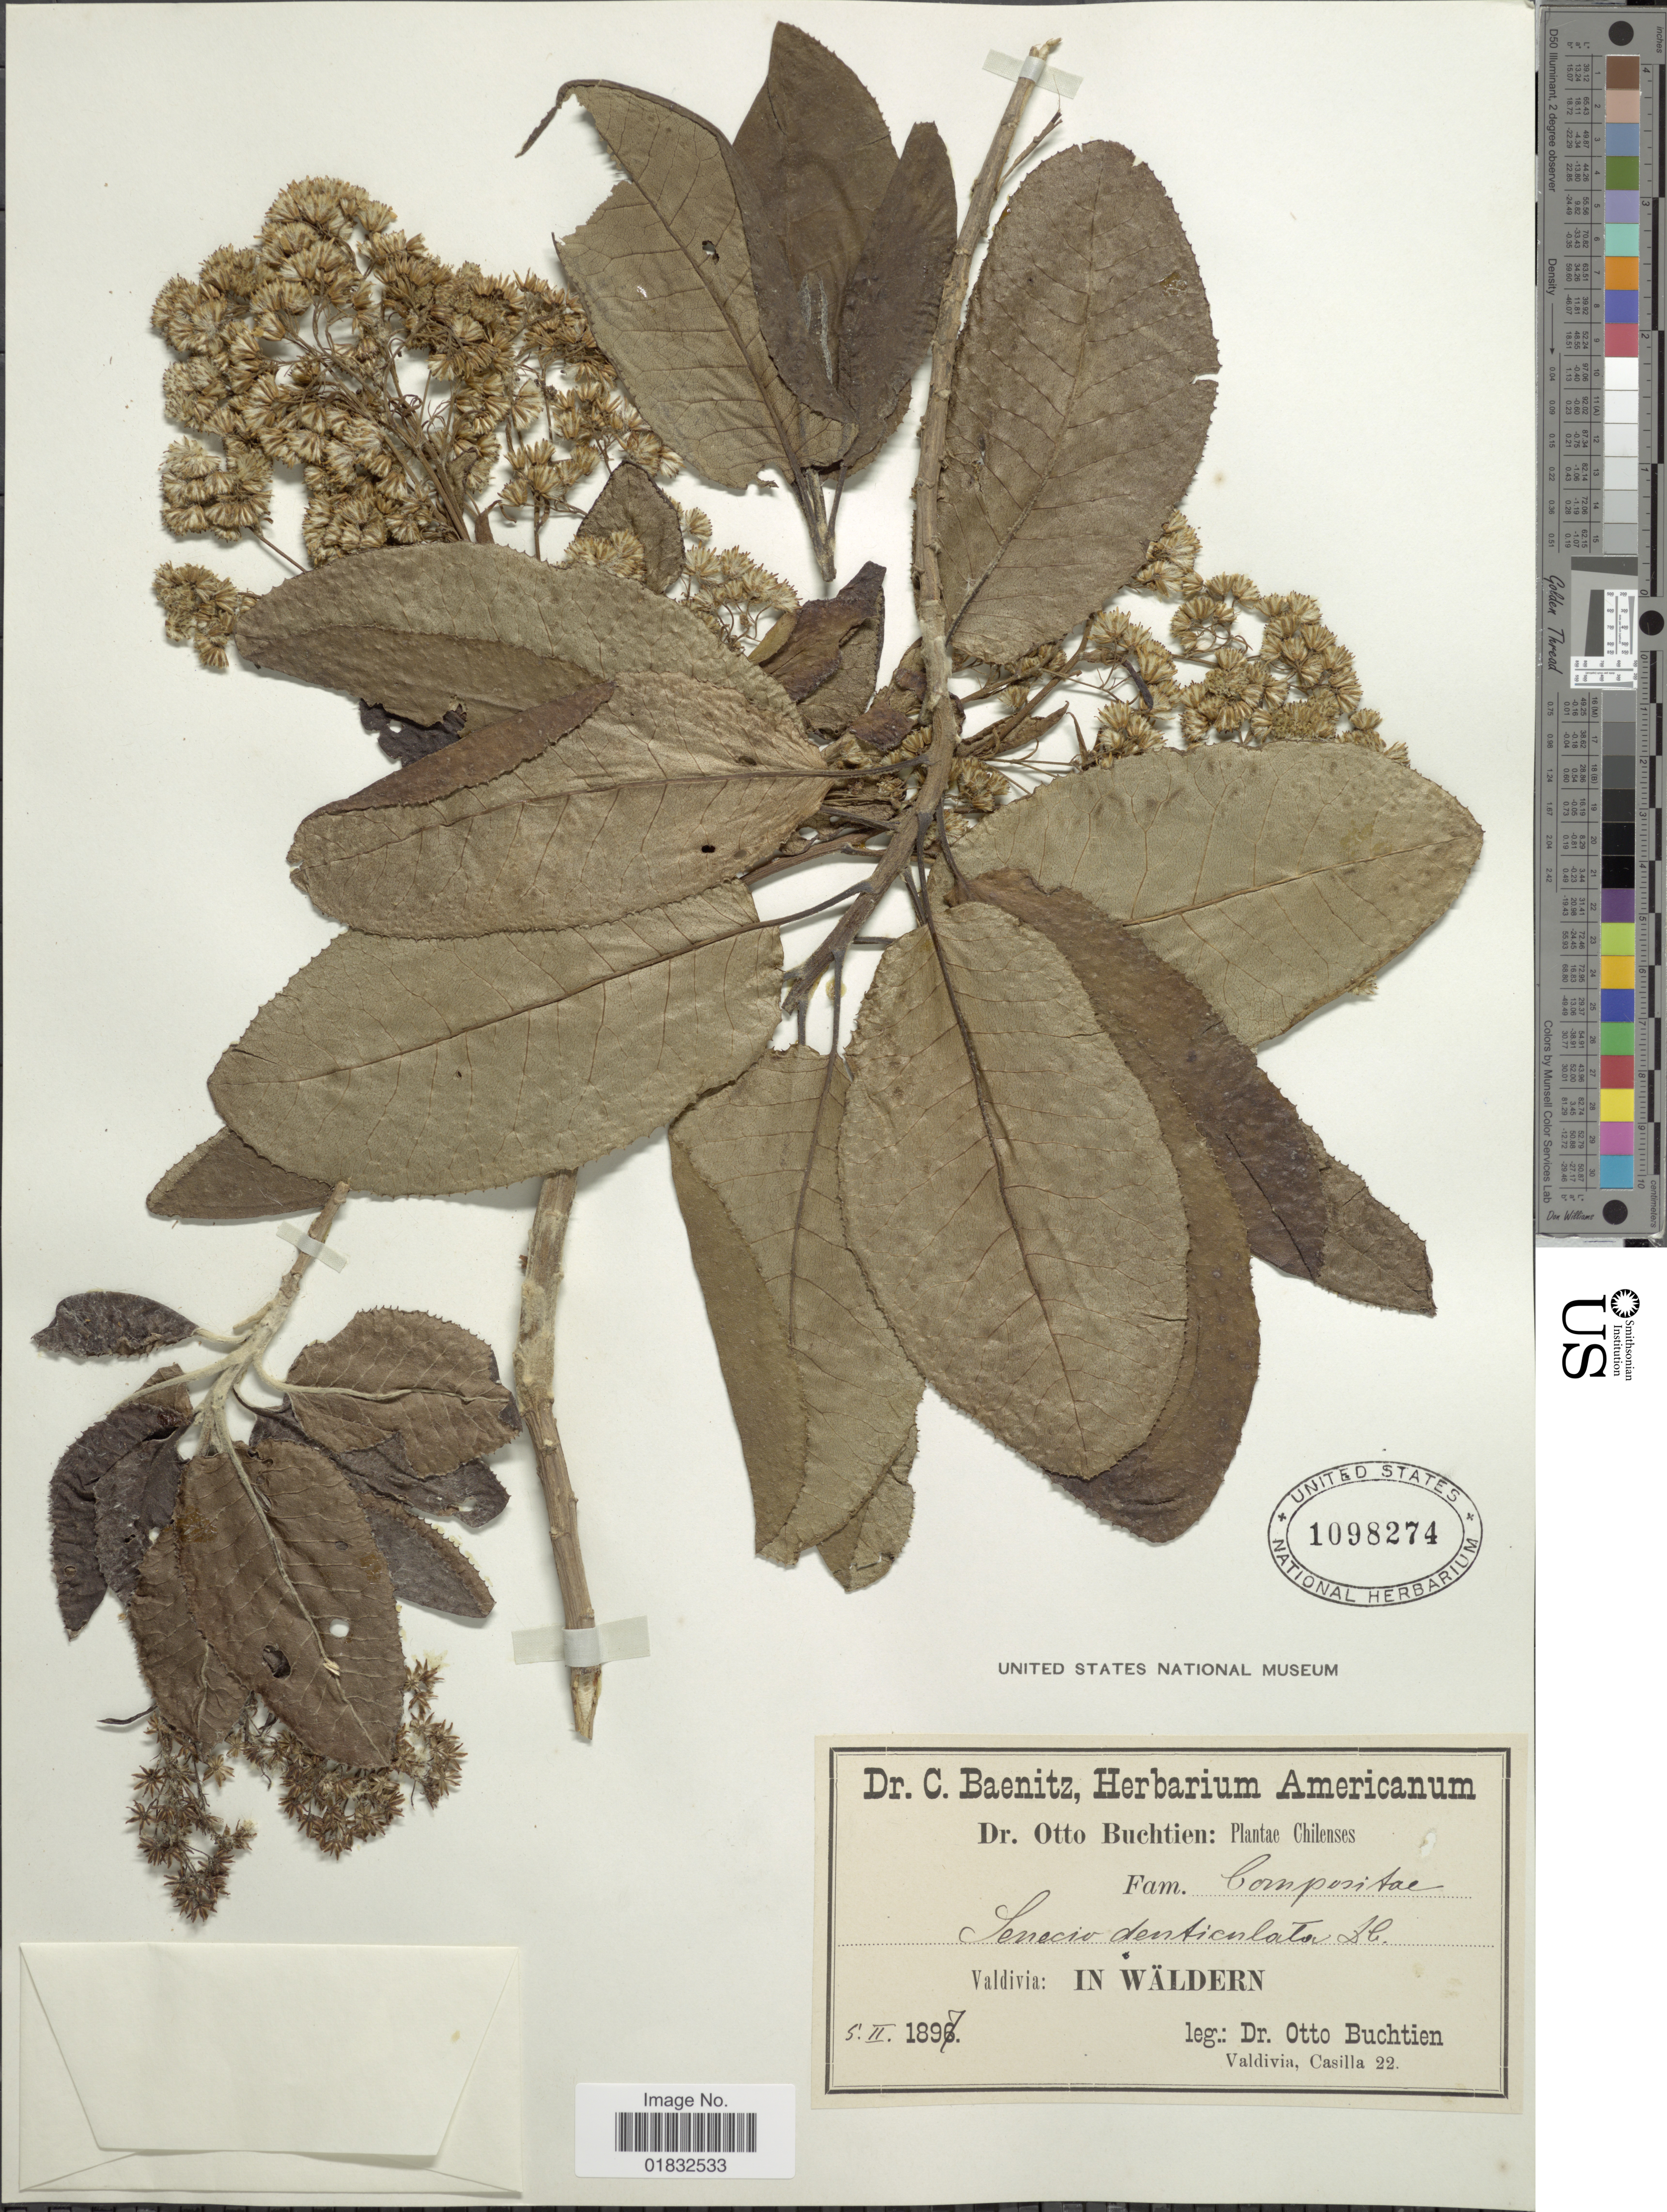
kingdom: Plantae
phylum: Tracheophyta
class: Magnoliopsida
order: Asterales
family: Asteraceae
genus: Acrisione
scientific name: Acrisione denticulata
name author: (Hook. & Arn.) B. Nord.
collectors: O. Buchtien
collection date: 1897-02-05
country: Chile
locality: Valdivia: In Wäldern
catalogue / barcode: US 1098274